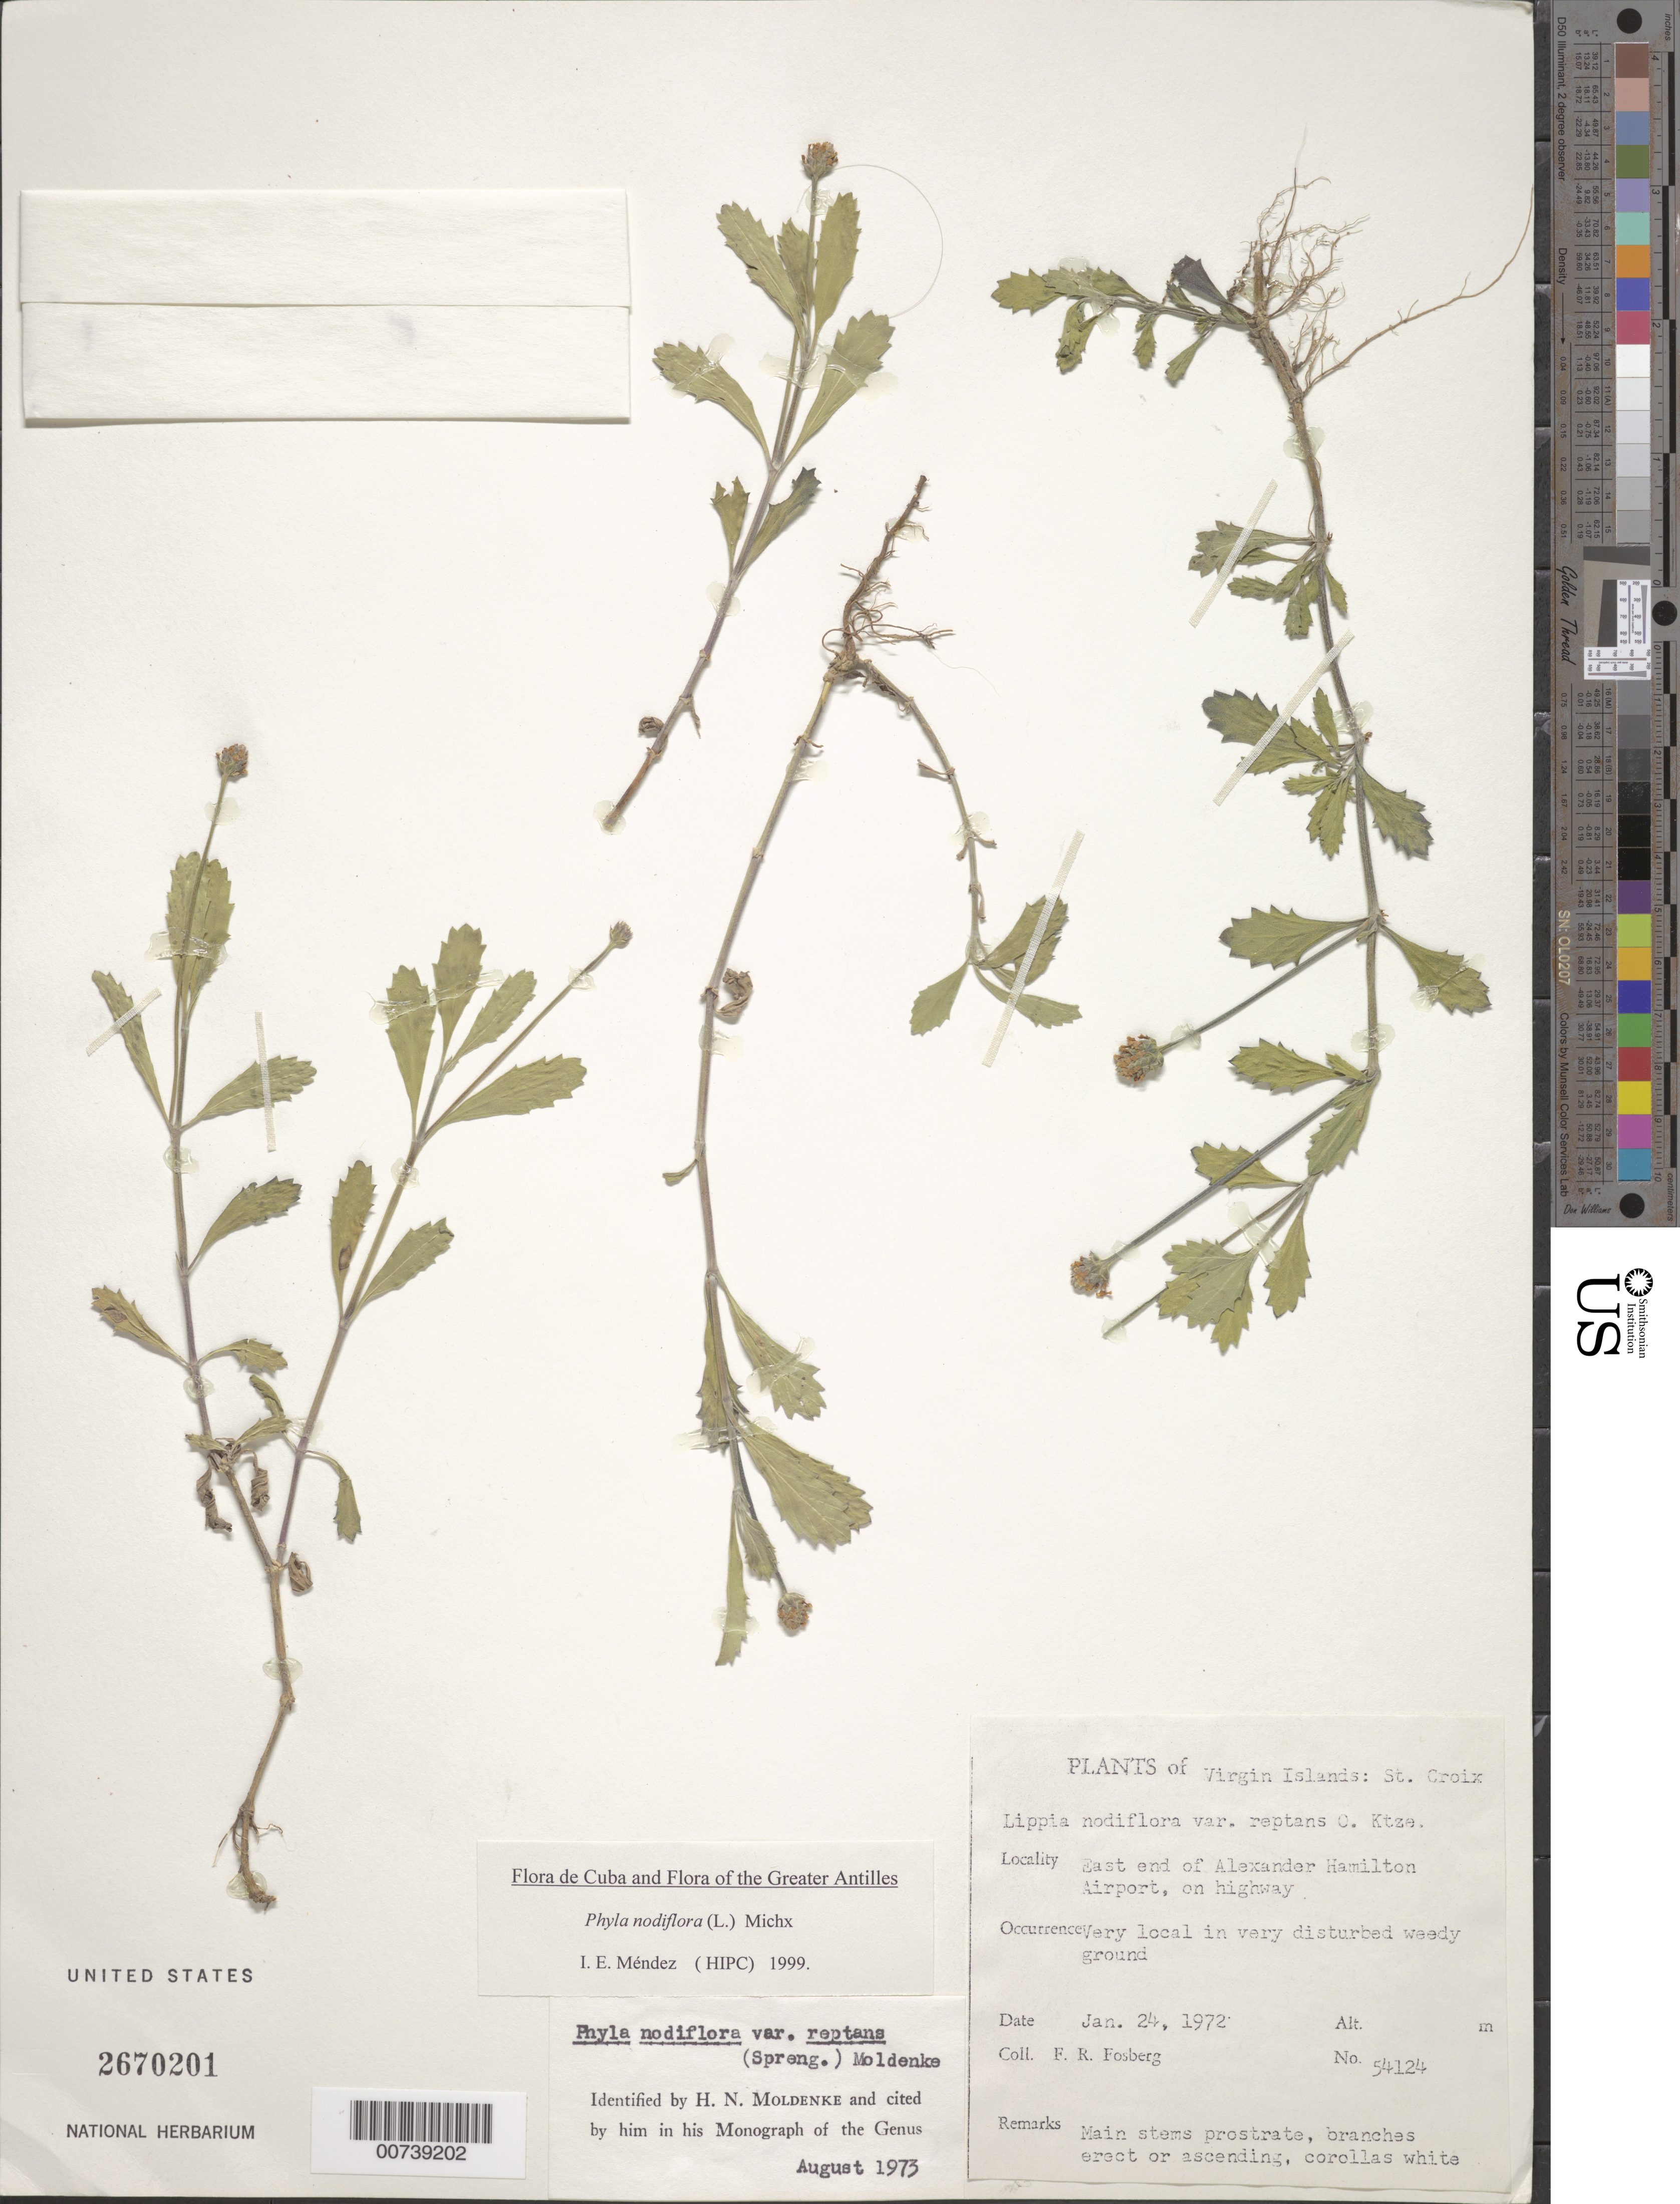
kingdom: Plantae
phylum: Tracheophyta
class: Magnoliopsida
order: Lamiales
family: Verbenaceae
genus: Phyla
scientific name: Phyla nodiflora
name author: (L.) Greene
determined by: Kennedy, K.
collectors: F. R. Fosberg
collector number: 54124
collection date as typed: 24 Jan 1972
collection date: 1972-01-24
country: U.S. Virgin Islands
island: St. Croix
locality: East end of Alexander Hamilton Airport on highway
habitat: Very local in very disturbed weedy ground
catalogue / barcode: US 2670201